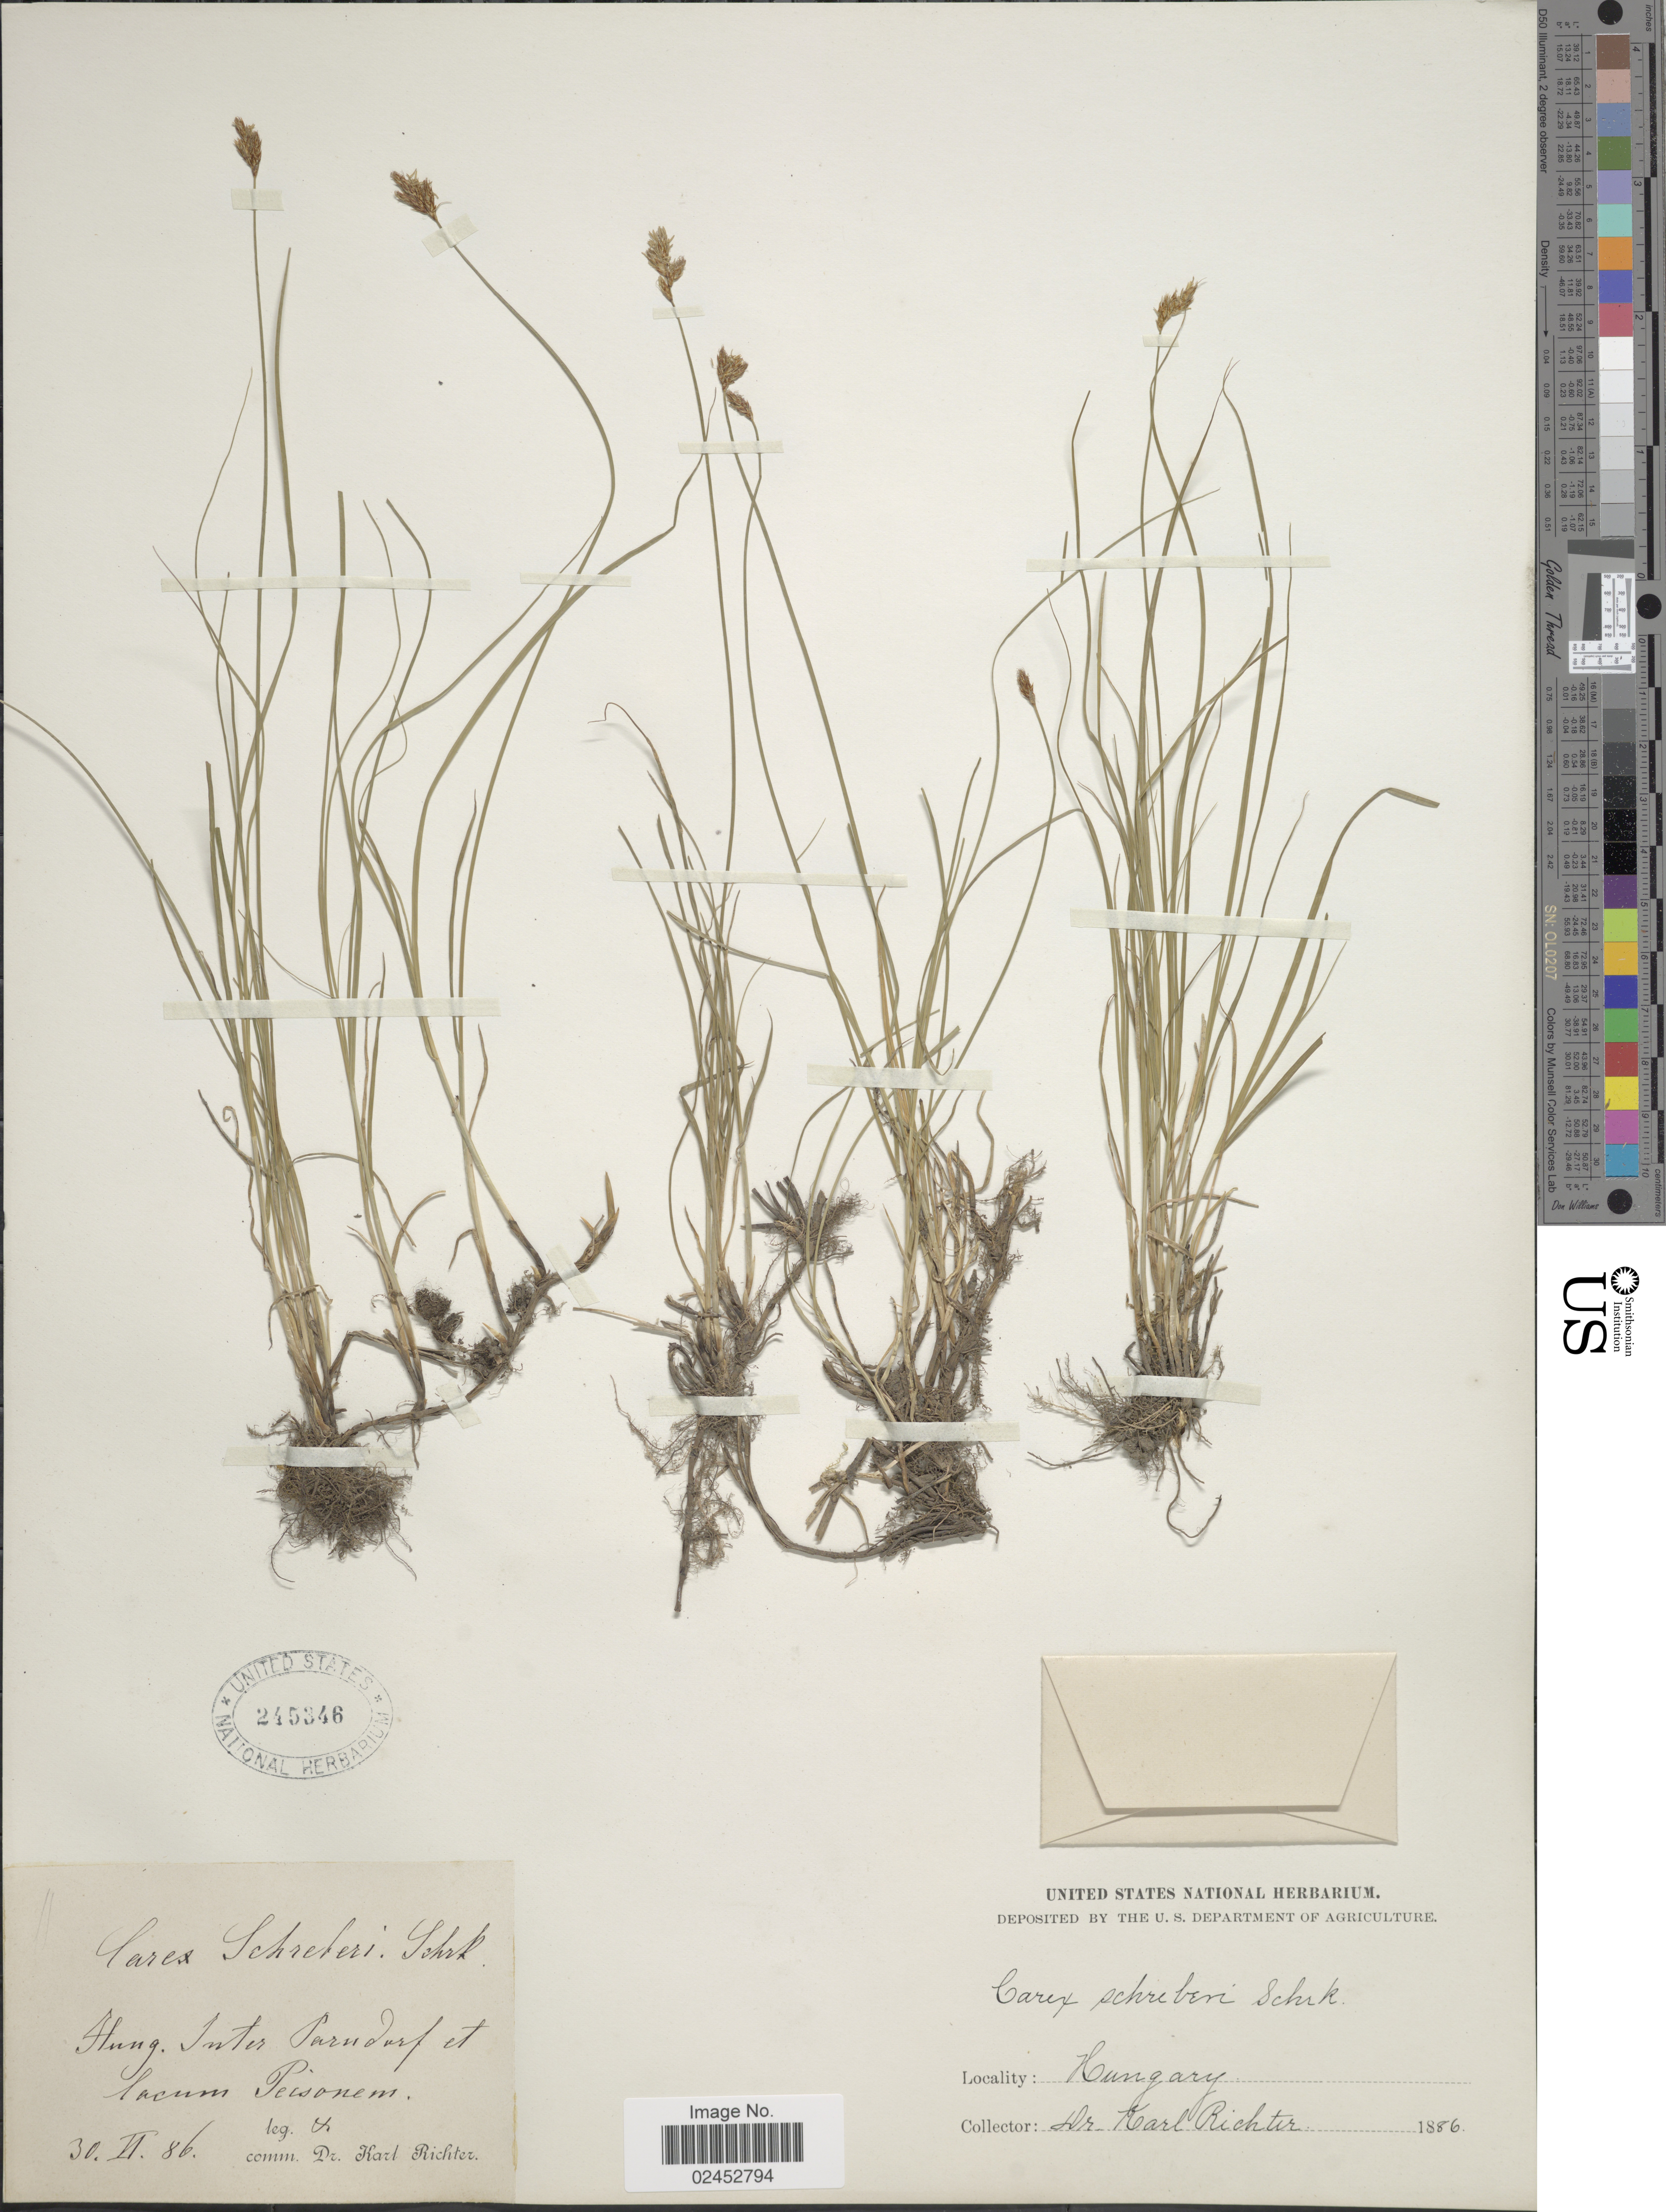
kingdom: Plantae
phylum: Tracheophyta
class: Liliopsida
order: Poales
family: Cyperaceae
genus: Carex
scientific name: Carex praecox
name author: Schreb.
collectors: K. Richter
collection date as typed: Transcribed d/m/y: 30/2/1886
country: Hungary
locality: Hung. Inter Parndorf et lacum Pcisonem. [interpreted]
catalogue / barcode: US 245346